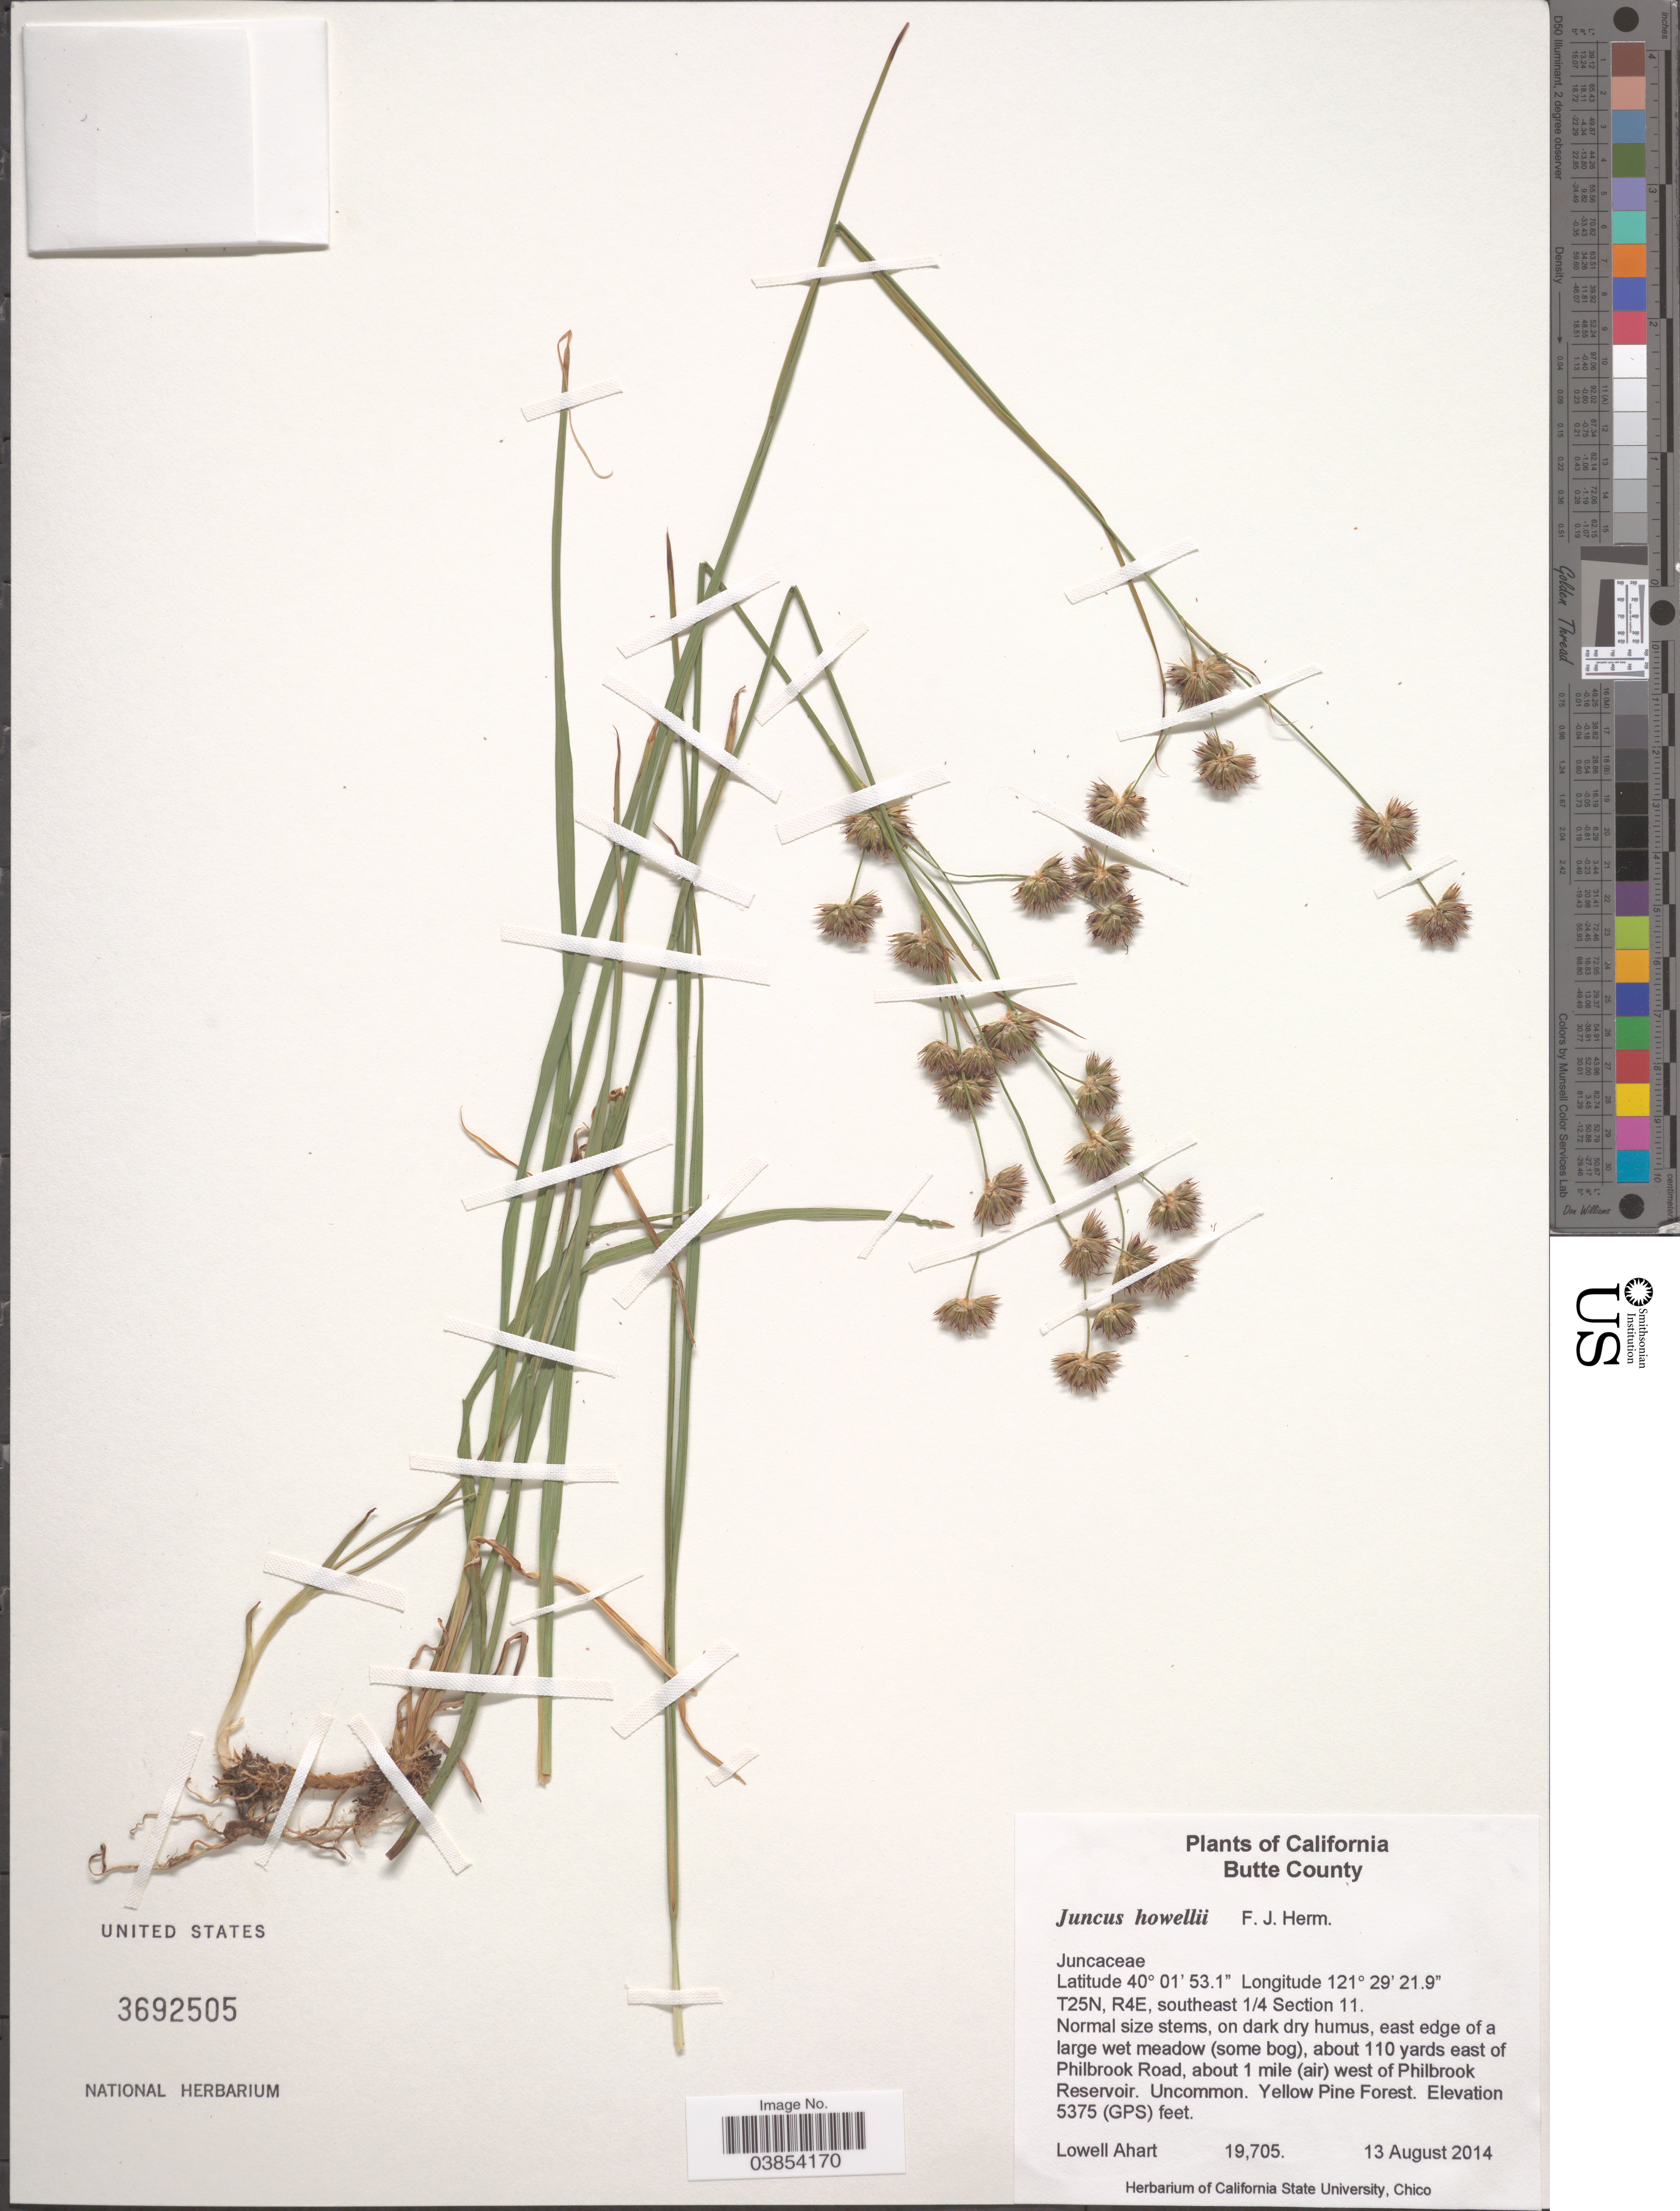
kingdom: Plantae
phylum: Tracheophyta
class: Liliopsida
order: Poales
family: Juncaceae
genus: Juncus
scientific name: Juncus howellii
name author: F.J. Herm.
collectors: L. Ahart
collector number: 19705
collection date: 2014-08-13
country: United States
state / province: California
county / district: Butte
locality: Butte County. T25N, R4E, southeast ¼ Section 11. About 110 yards east of Philbrook Road, about 1 mile(air) west of Philbrook Reservoir. Yellow Pine Forest.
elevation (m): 1638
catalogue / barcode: US 3692505